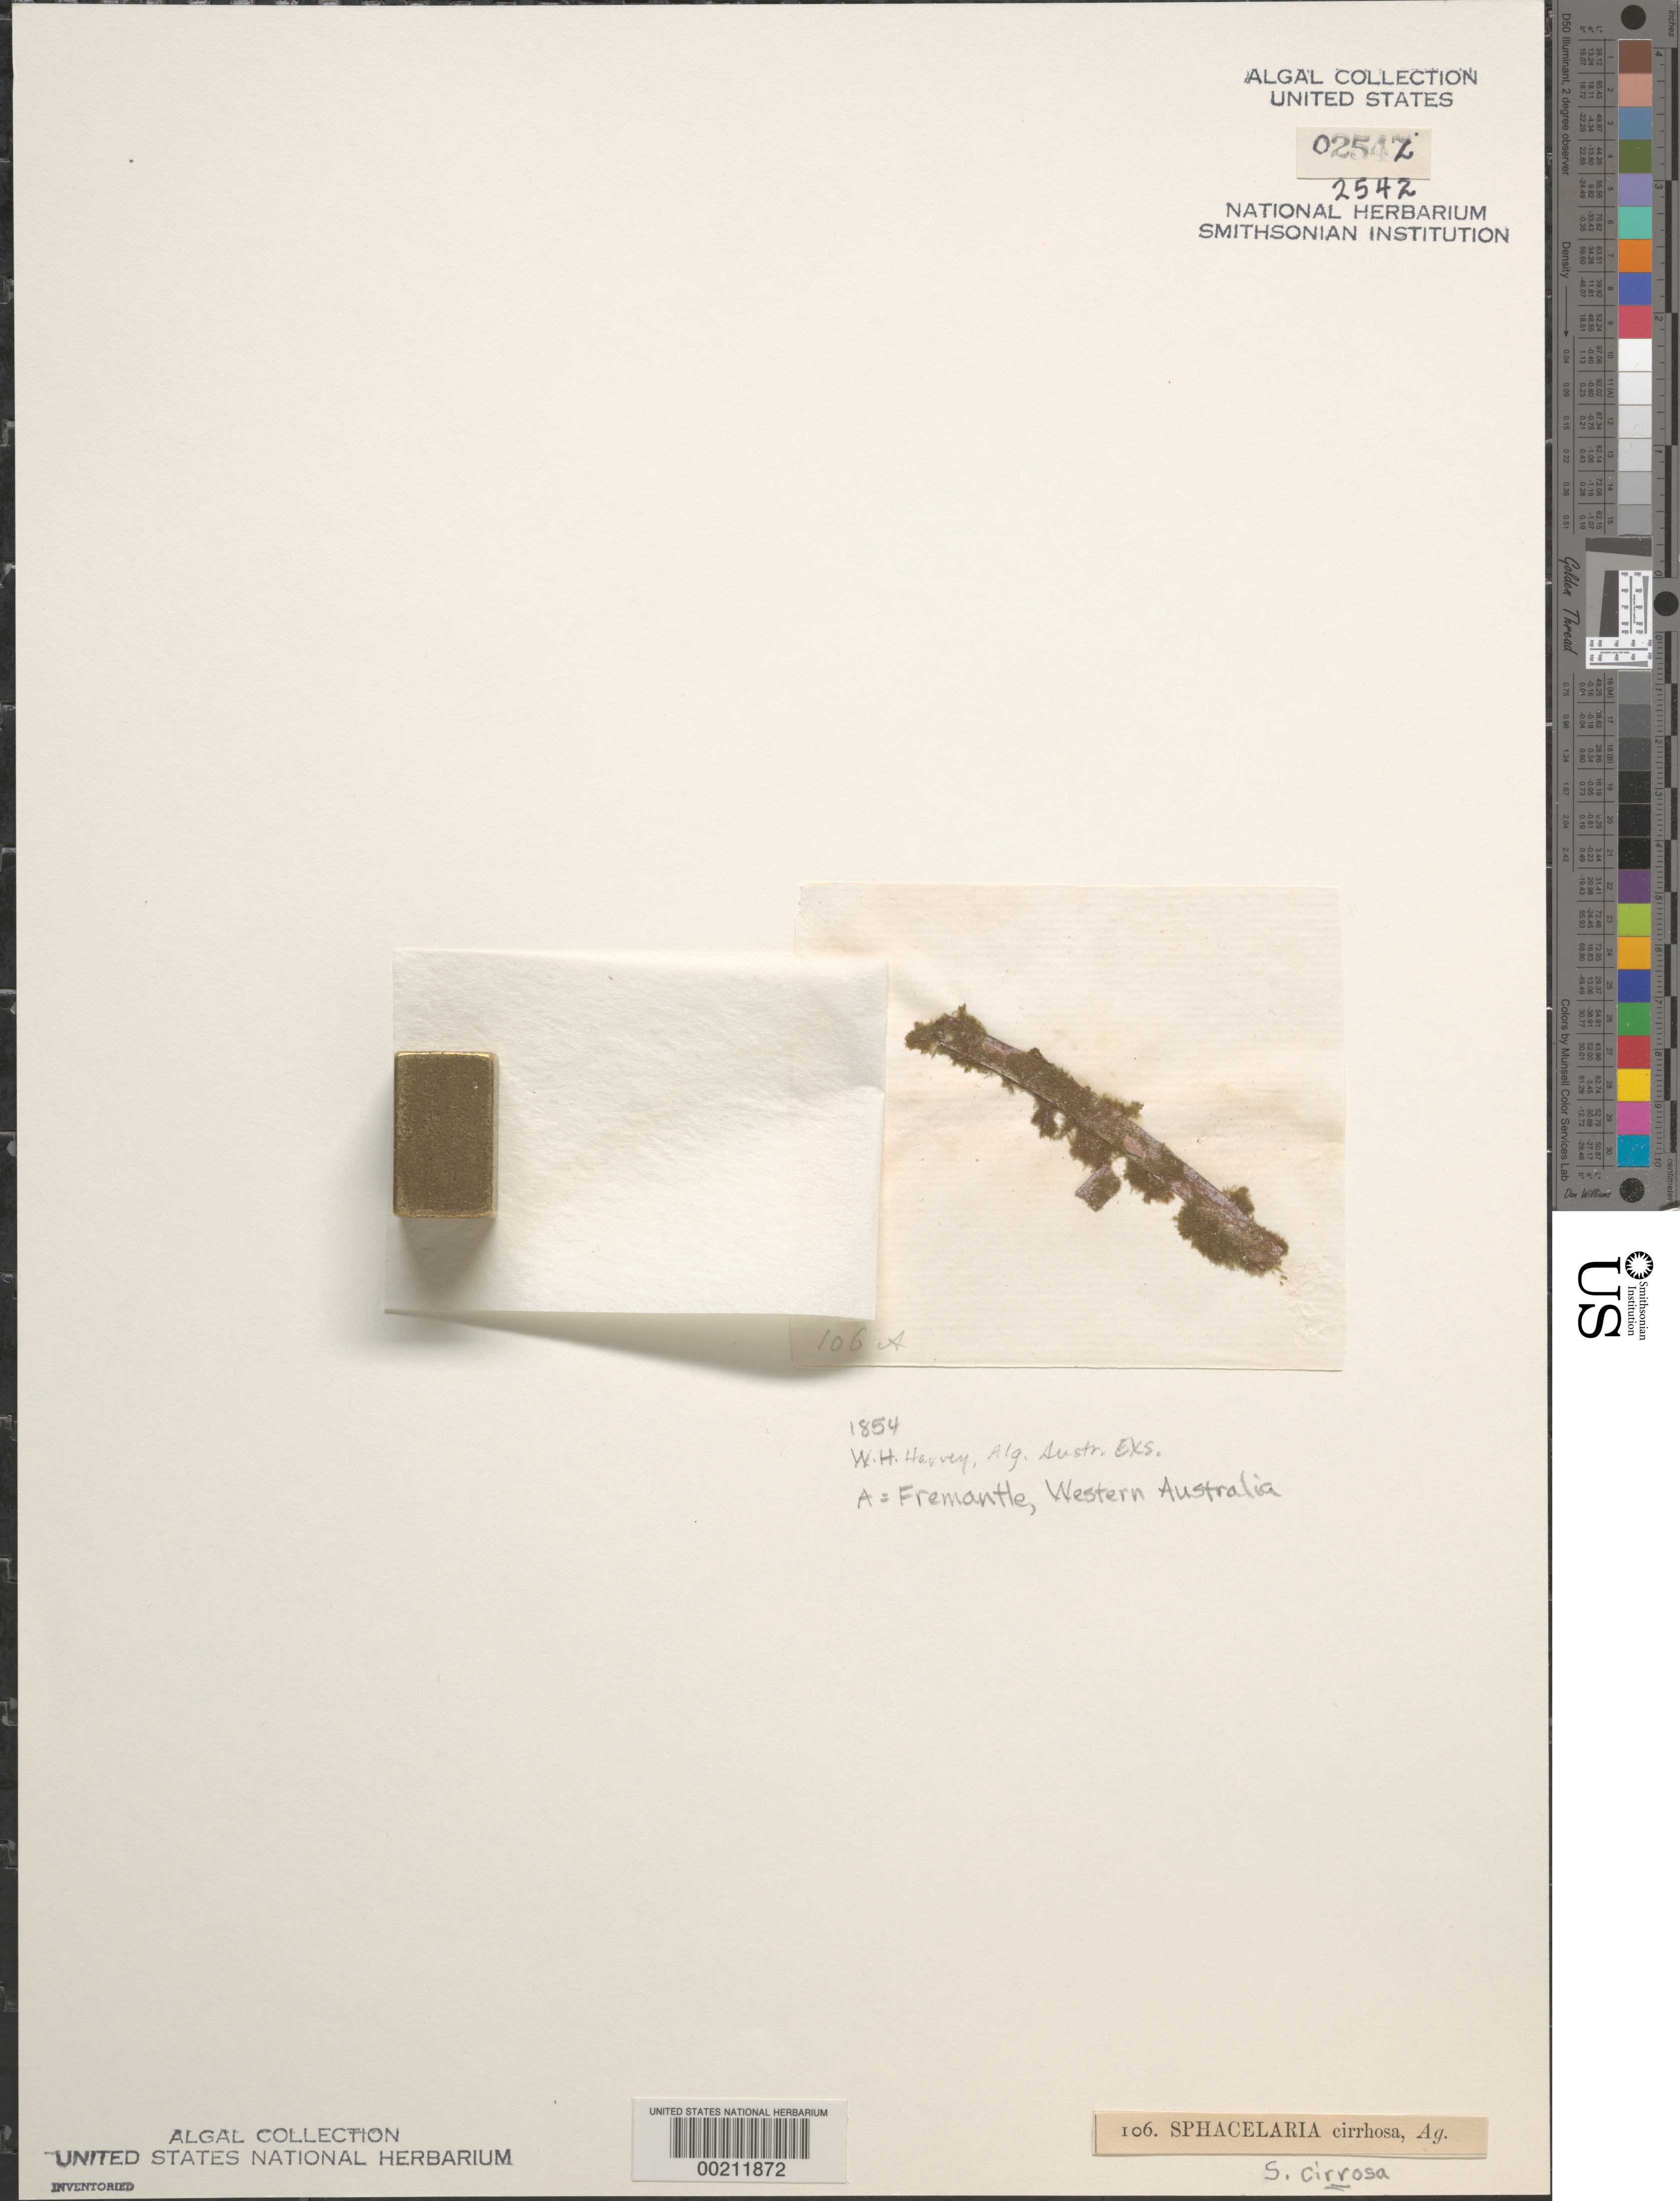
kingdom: Chromista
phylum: Ochrophyta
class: Phaeophyceae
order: Sphacelariales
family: Sphacelariaceae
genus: Sphacelaria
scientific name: Sphacelaria cirrosa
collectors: W. Harvey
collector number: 106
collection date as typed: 1854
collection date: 1854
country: Australia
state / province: Western Australia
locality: Fremantle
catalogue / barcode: US 2542